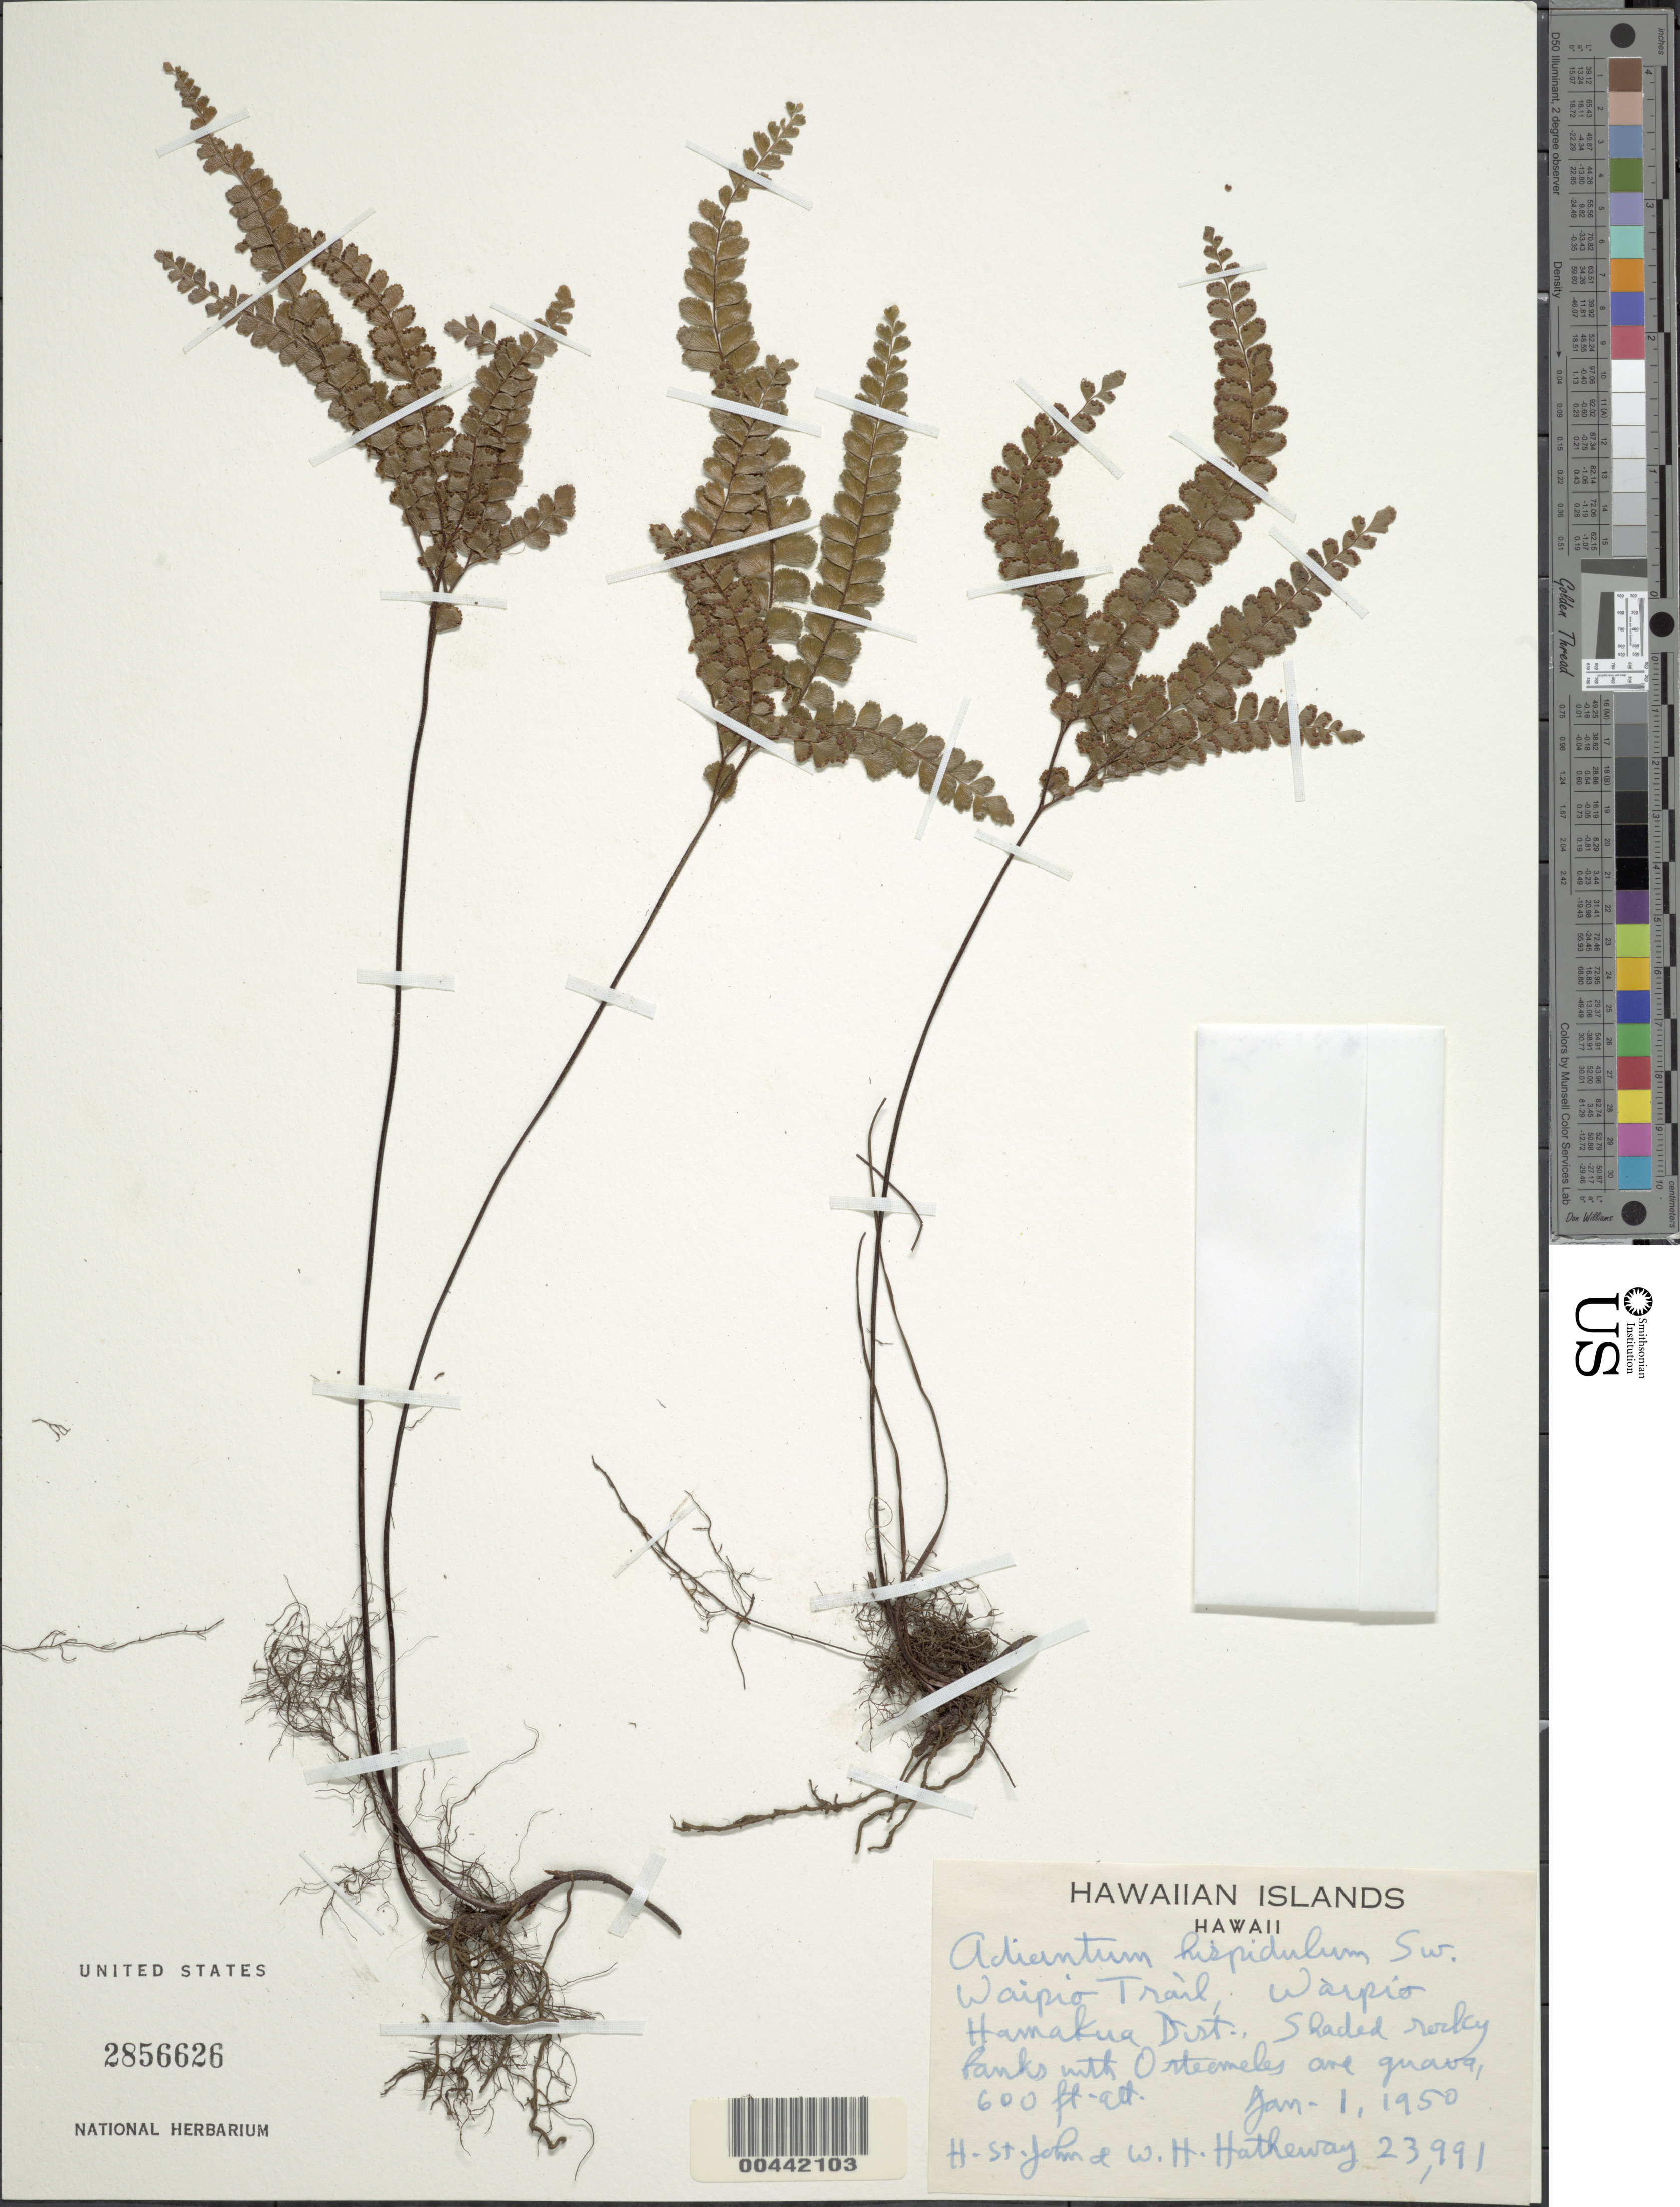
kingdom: Plantae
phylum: Tracheophyta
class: Polypodiopsida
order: Polypodiales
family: Pteridaceae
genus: Adiantum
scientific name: Adiantum hispidulum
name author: Sw.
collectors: H. St. John & W. H. Hatheway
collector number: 23991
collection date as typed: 1 Jan 1950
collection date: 1950-01-01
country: United States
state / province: Hawaii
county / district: Hawaii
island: Hawaii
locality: Waipio Trail, Waipio, Hamakua Dist.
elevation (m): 183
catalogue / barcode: US 2856626